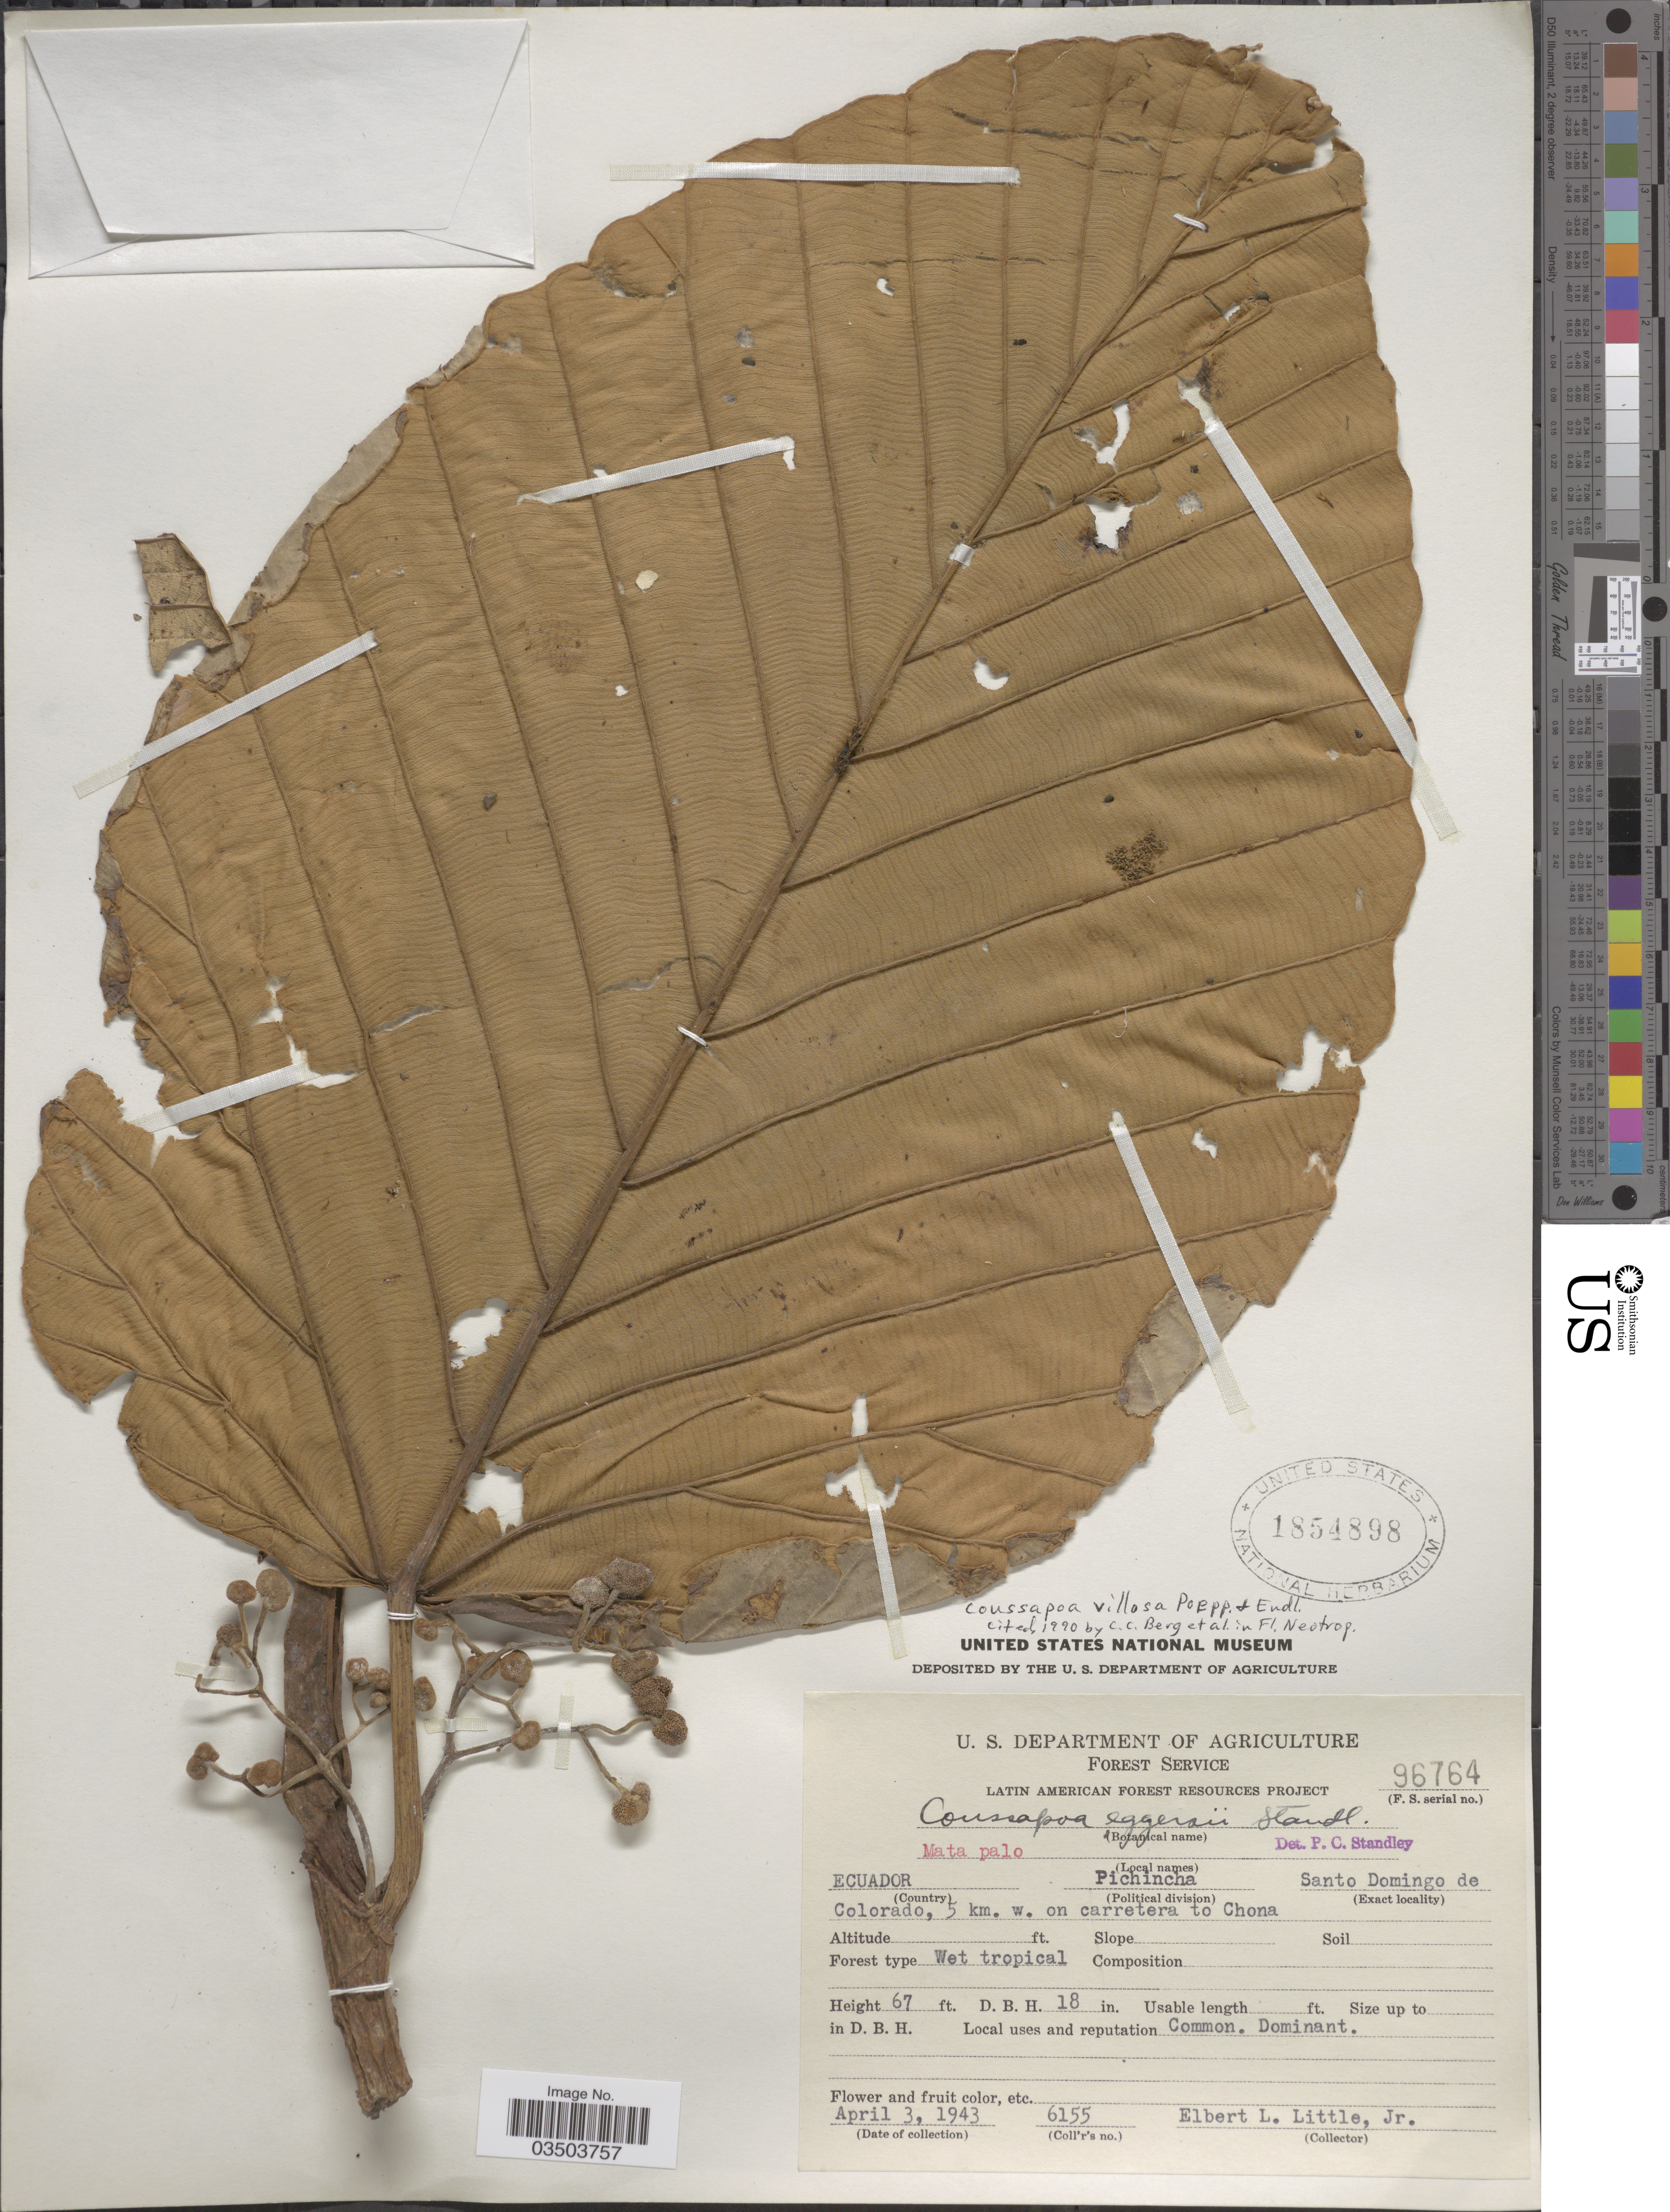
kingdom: Plantae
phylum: Tracheophyta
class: Magnoliopsida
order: Rosales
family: Urticaceae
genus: Coussapoa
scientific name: Coussapoa villosa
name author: Poepp. & Endl.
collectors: E. L. Little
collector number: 96764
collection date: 1943-04-03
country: Ecuador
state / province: Pichincha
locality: Santo Domingo de Colorado, 5 km. w. on carretera to Chona.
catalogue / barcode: US 1854898